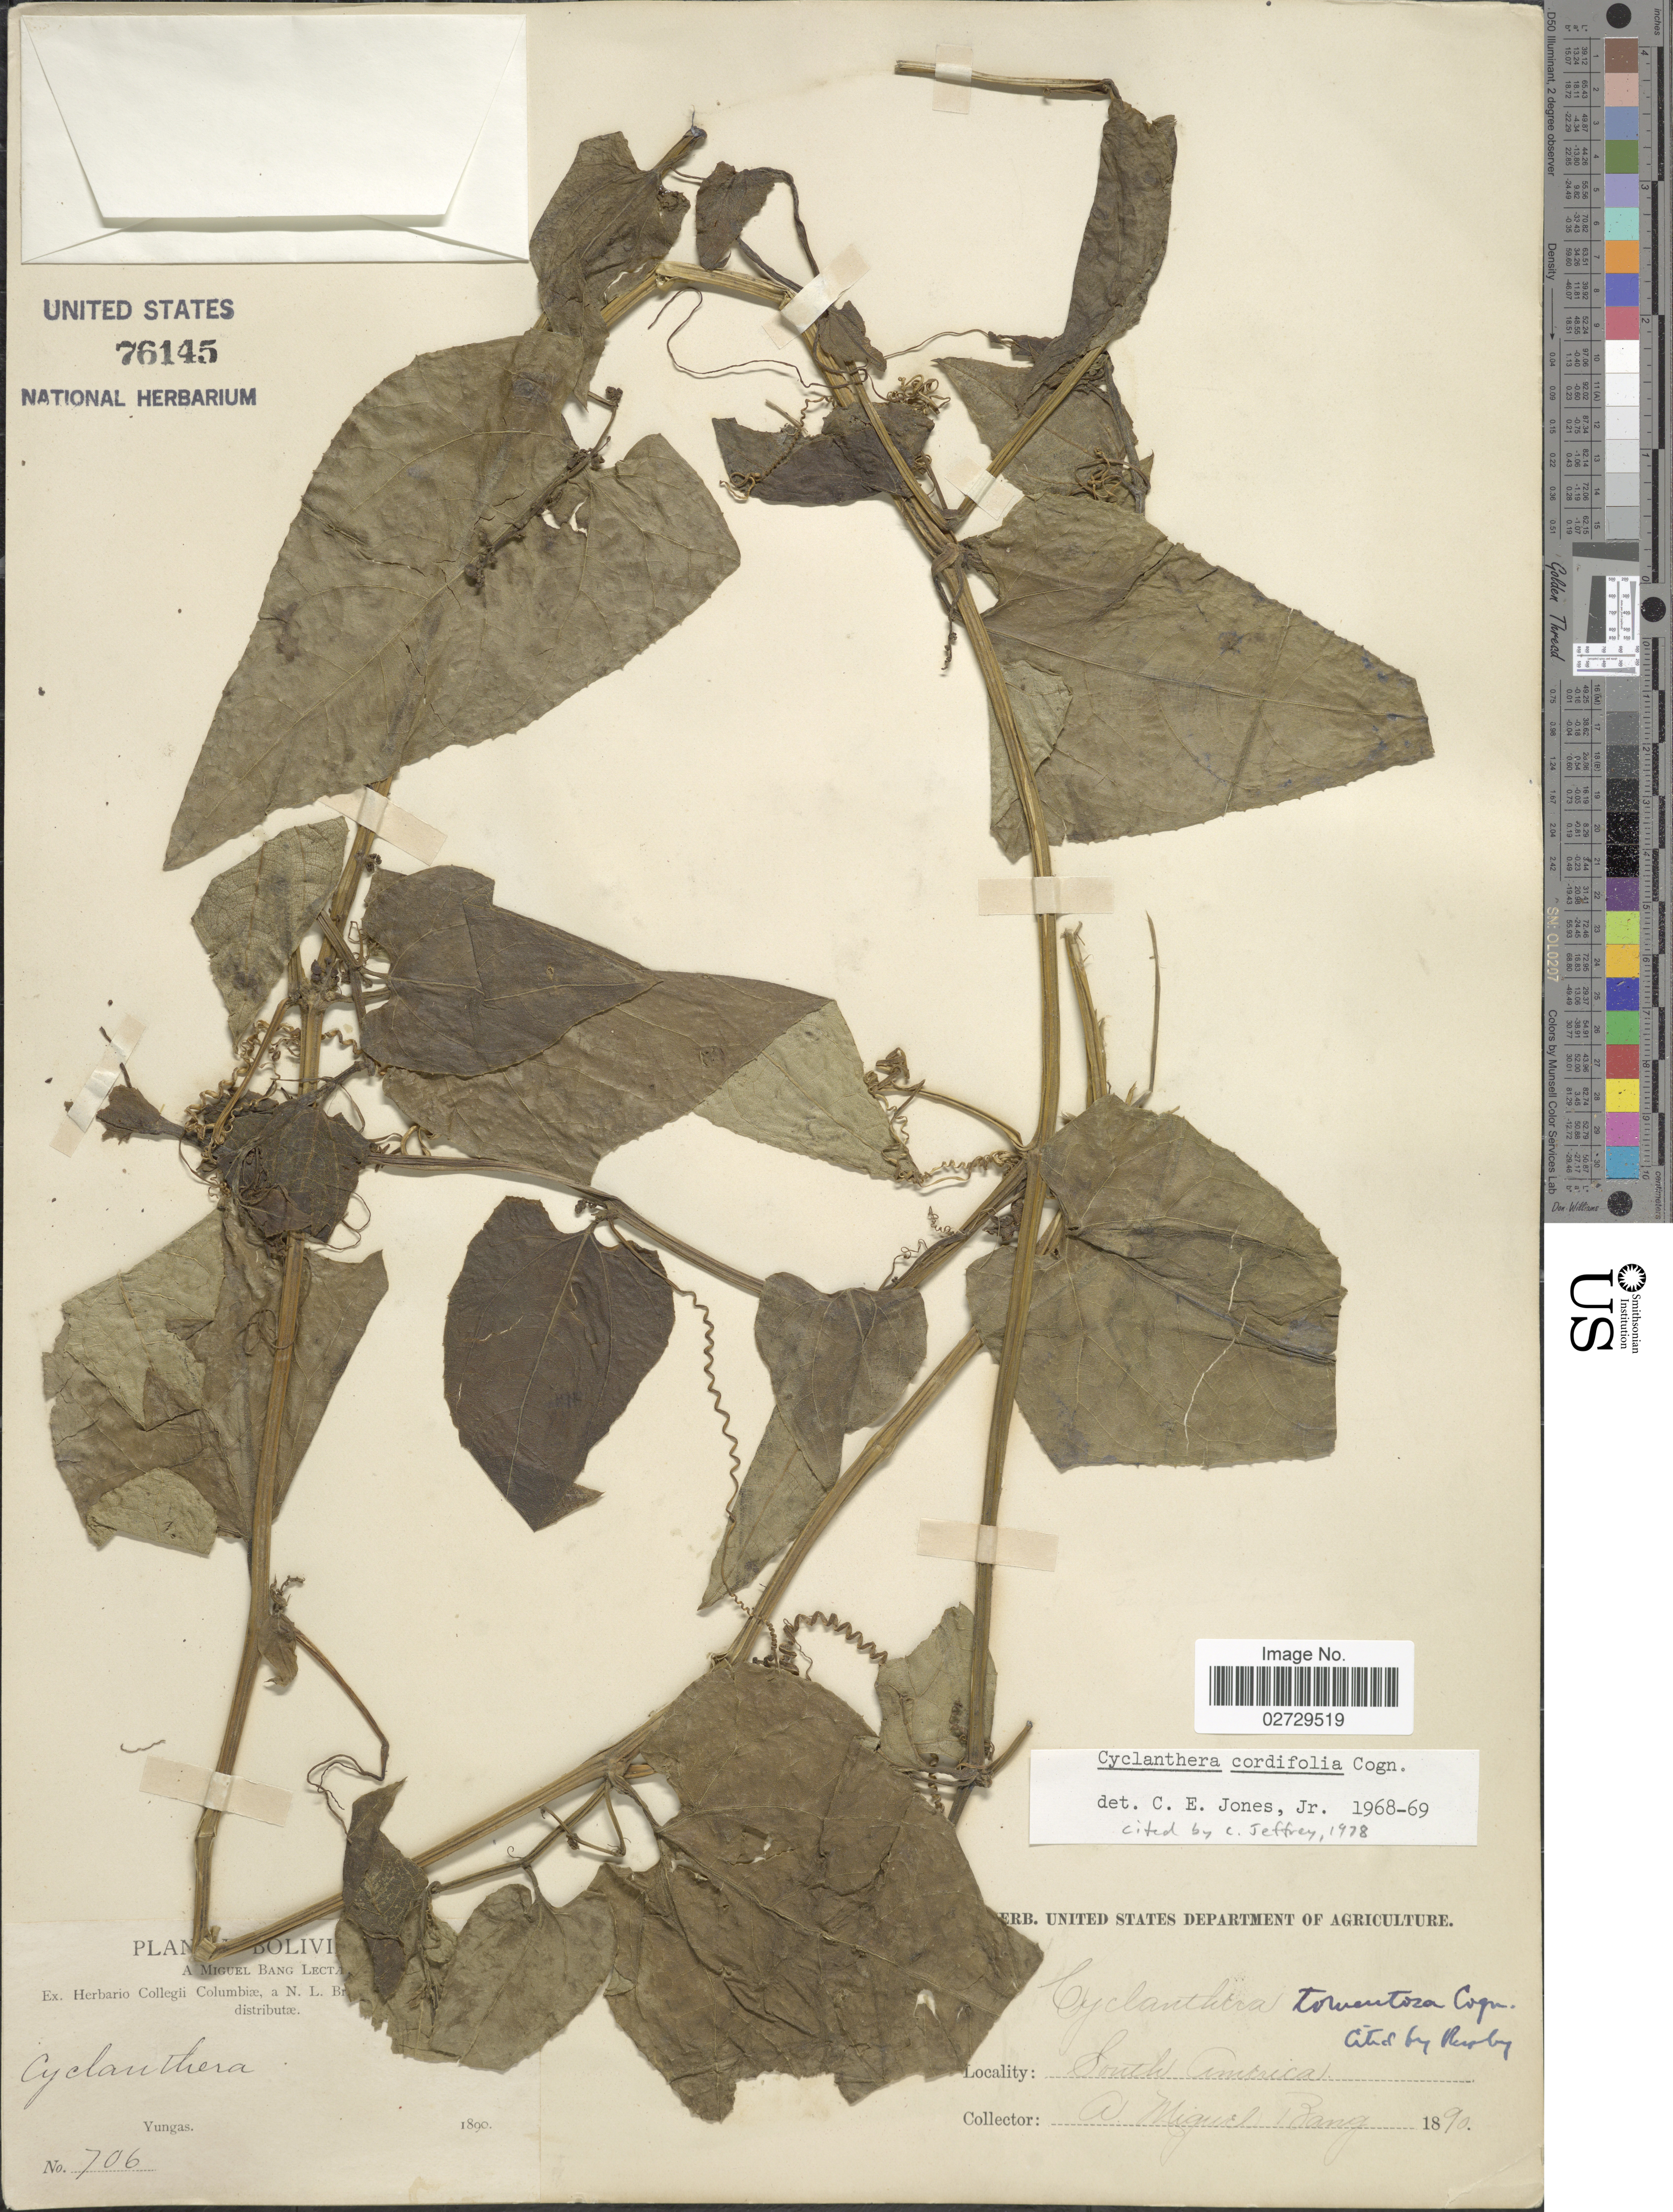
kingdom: Plantae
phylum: Tracheophyta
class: Magnoliopsida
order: Cucurbitales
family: Cucurbitaceae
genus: Cyclanthera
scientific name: Cyclanthera cordifolia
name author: Cogn.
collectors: M. Bang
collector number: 706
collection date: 1890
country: Bolivia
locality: South America. Yungas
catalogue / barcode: US 76145